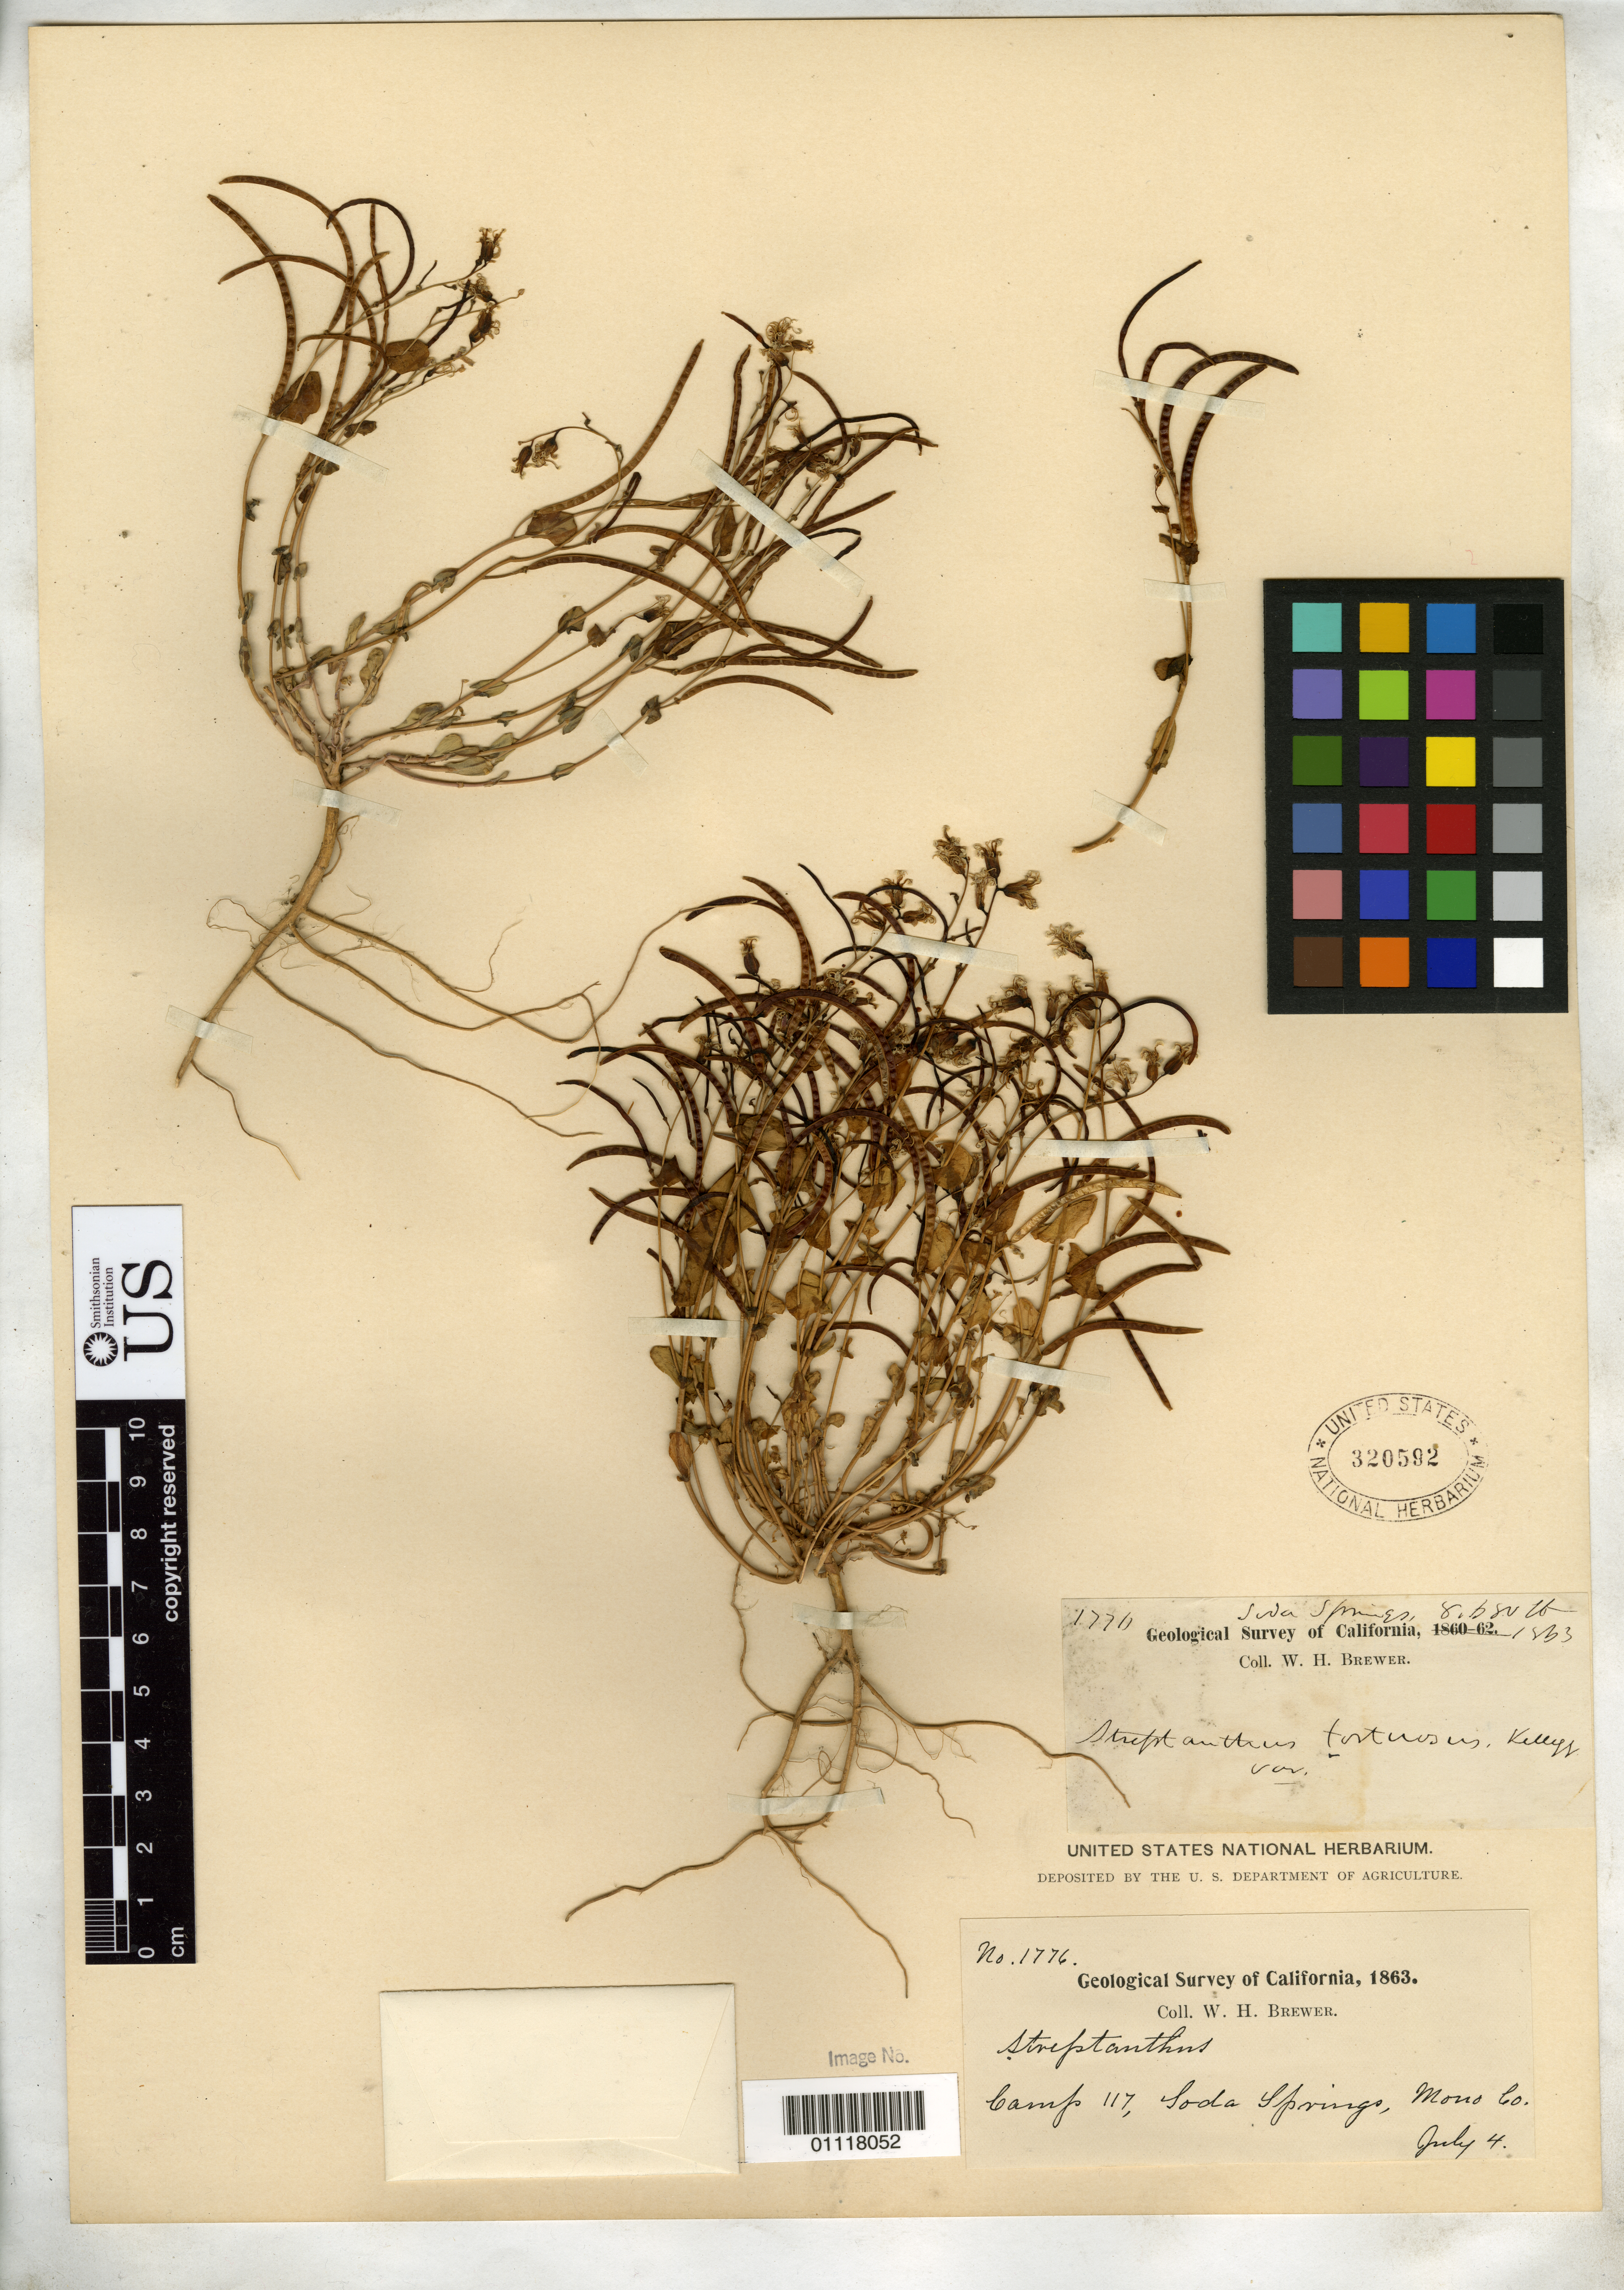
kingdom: Plantae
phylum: Tracheophyta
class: Magnoliopsida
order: Brassicales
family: Brassicaceae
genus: Streptanthus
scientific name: Streptanthus tortuosus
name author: Kellogg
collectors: R. H. Brewer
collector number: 1776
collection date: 1863-07-04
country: United States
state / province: California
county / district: Mono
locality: Camp 117, Soda Springs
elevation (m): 2646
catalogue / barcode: US 320592